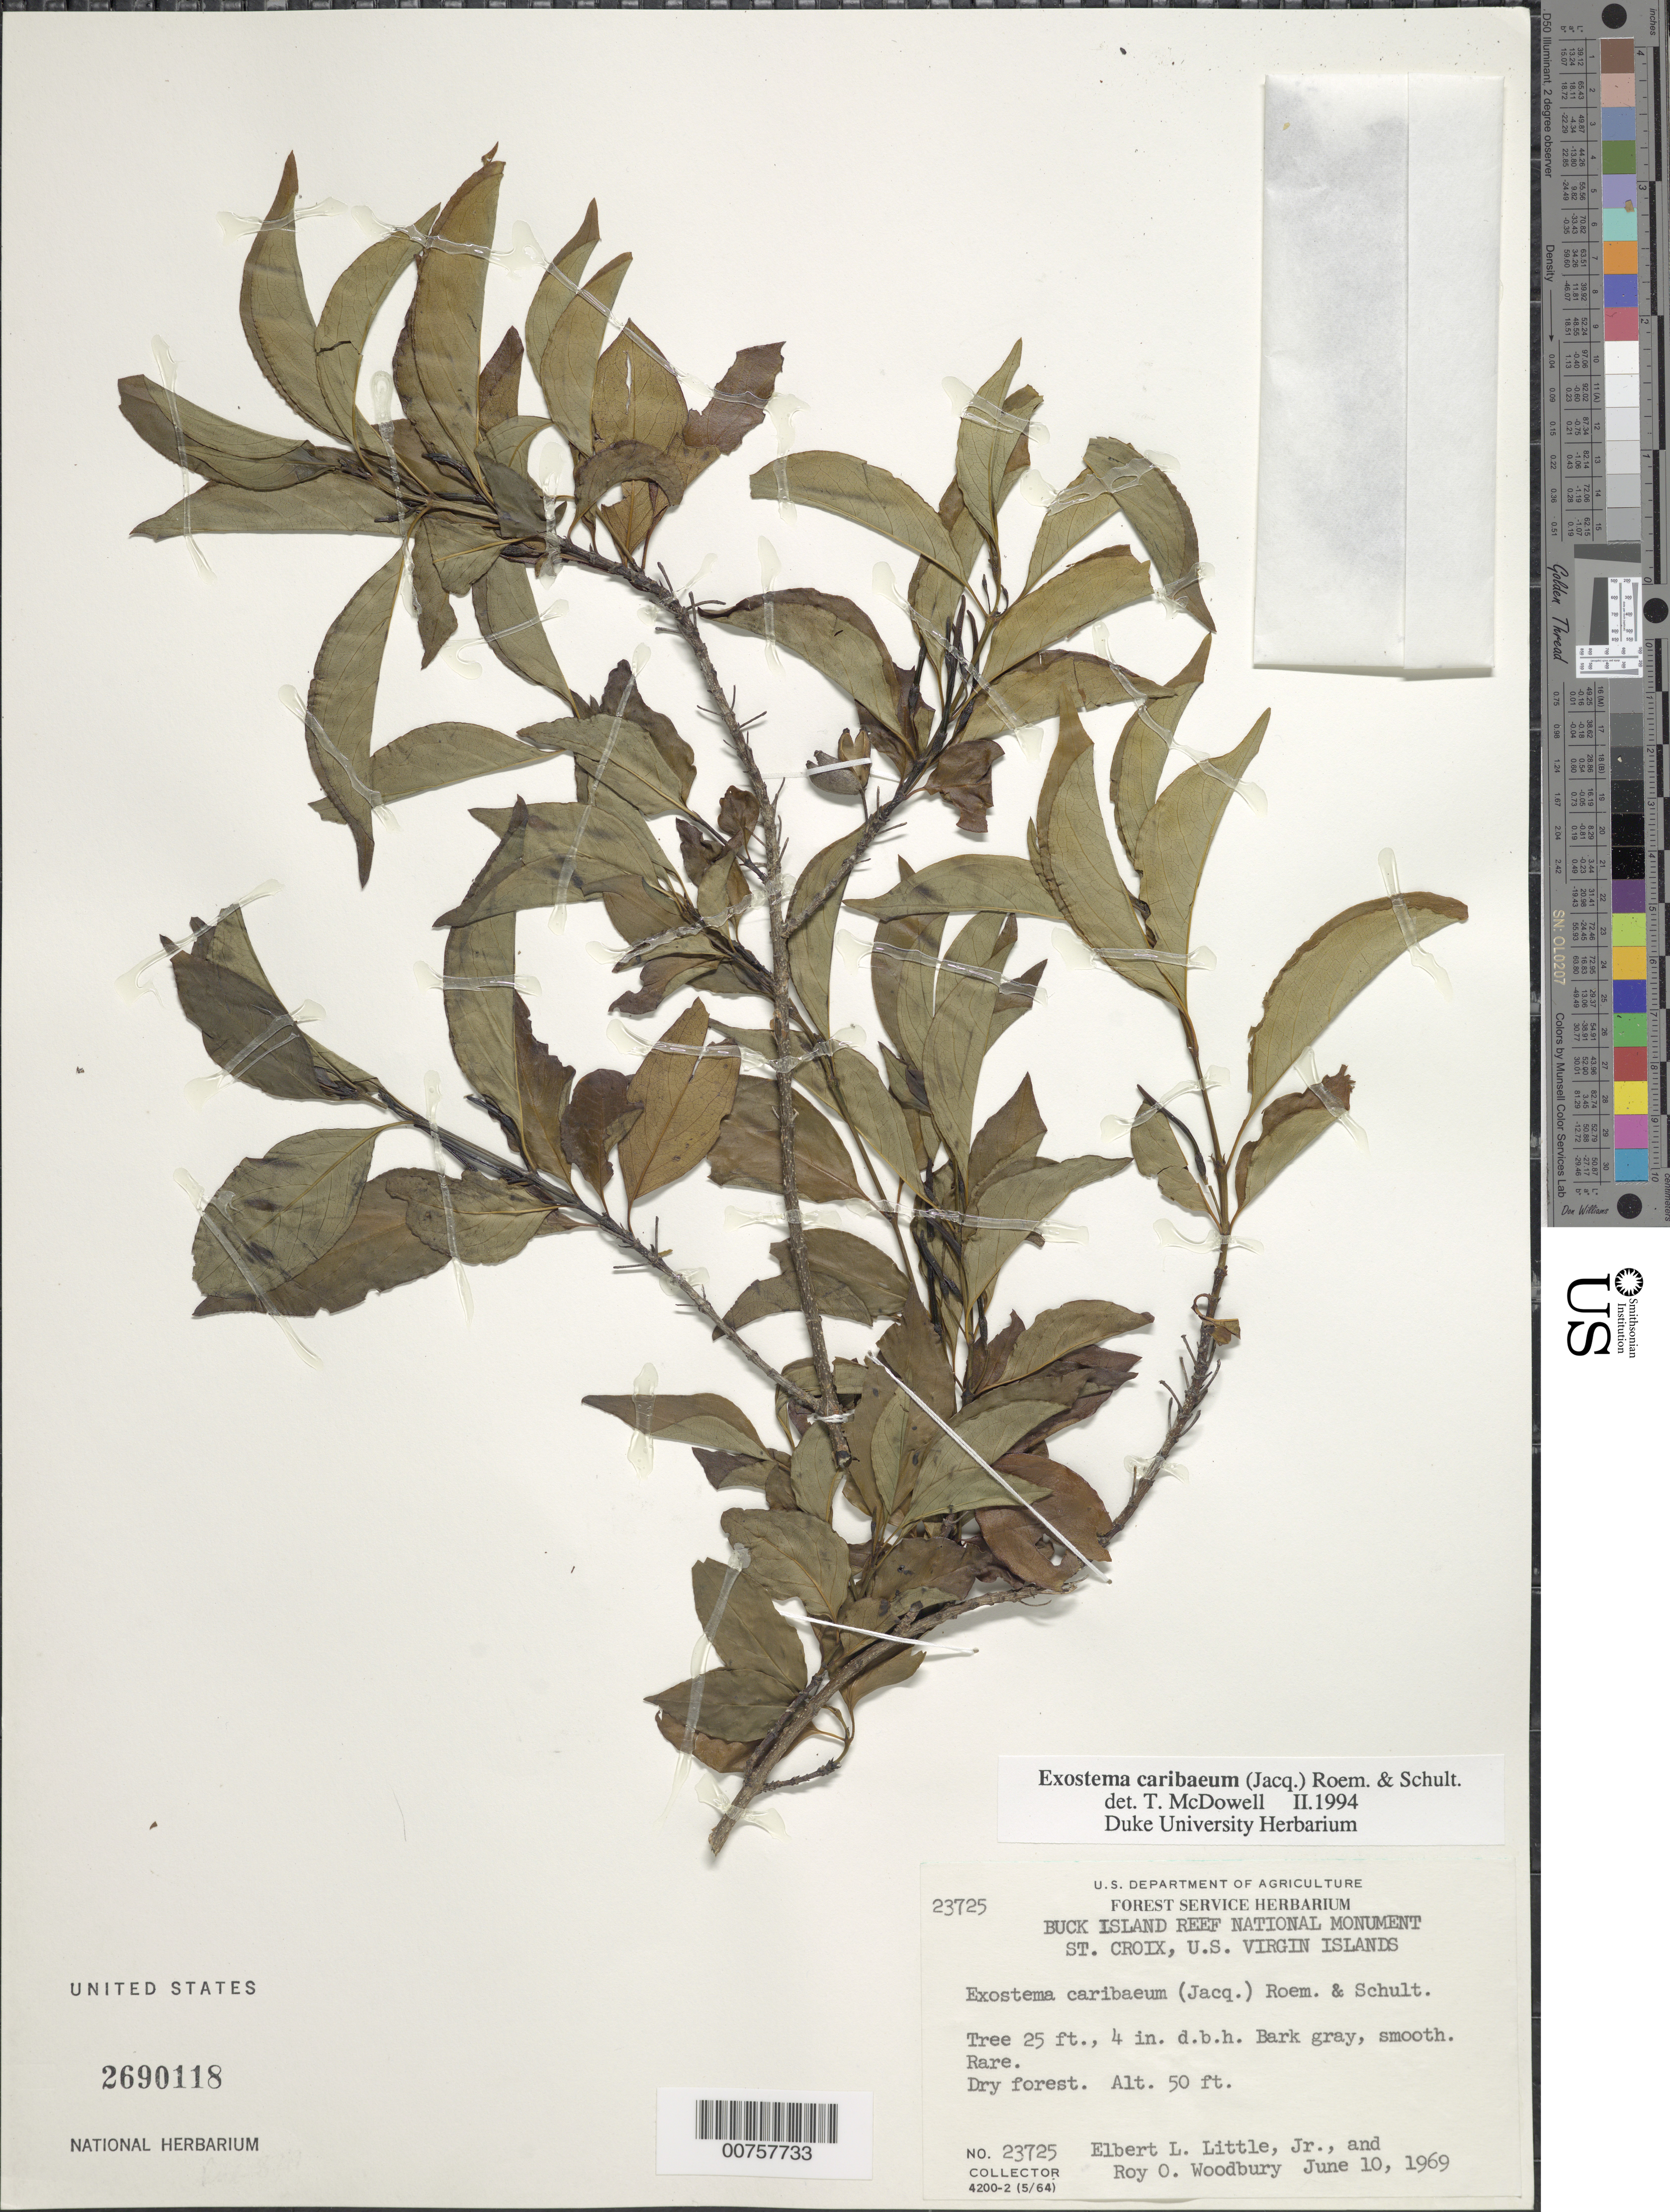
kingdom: Plantae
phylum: Tracheophyta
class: Magnoliopsida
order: Gentianales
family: Rubiaceae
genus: Exostema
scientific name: Exostema caribaeum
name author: (Jacq.) Roem. & Schult.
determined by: McDowell, T.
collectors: E. L. Little & R. O. Woodbury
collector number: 23725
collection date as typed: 10 Jun 1969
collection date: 1969-06-10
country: U.S. Virgin Islands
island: St. Croix Island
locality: Buck Island Reef National Monument.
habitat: Dry forest.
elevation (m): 15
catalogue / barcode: US 2690118